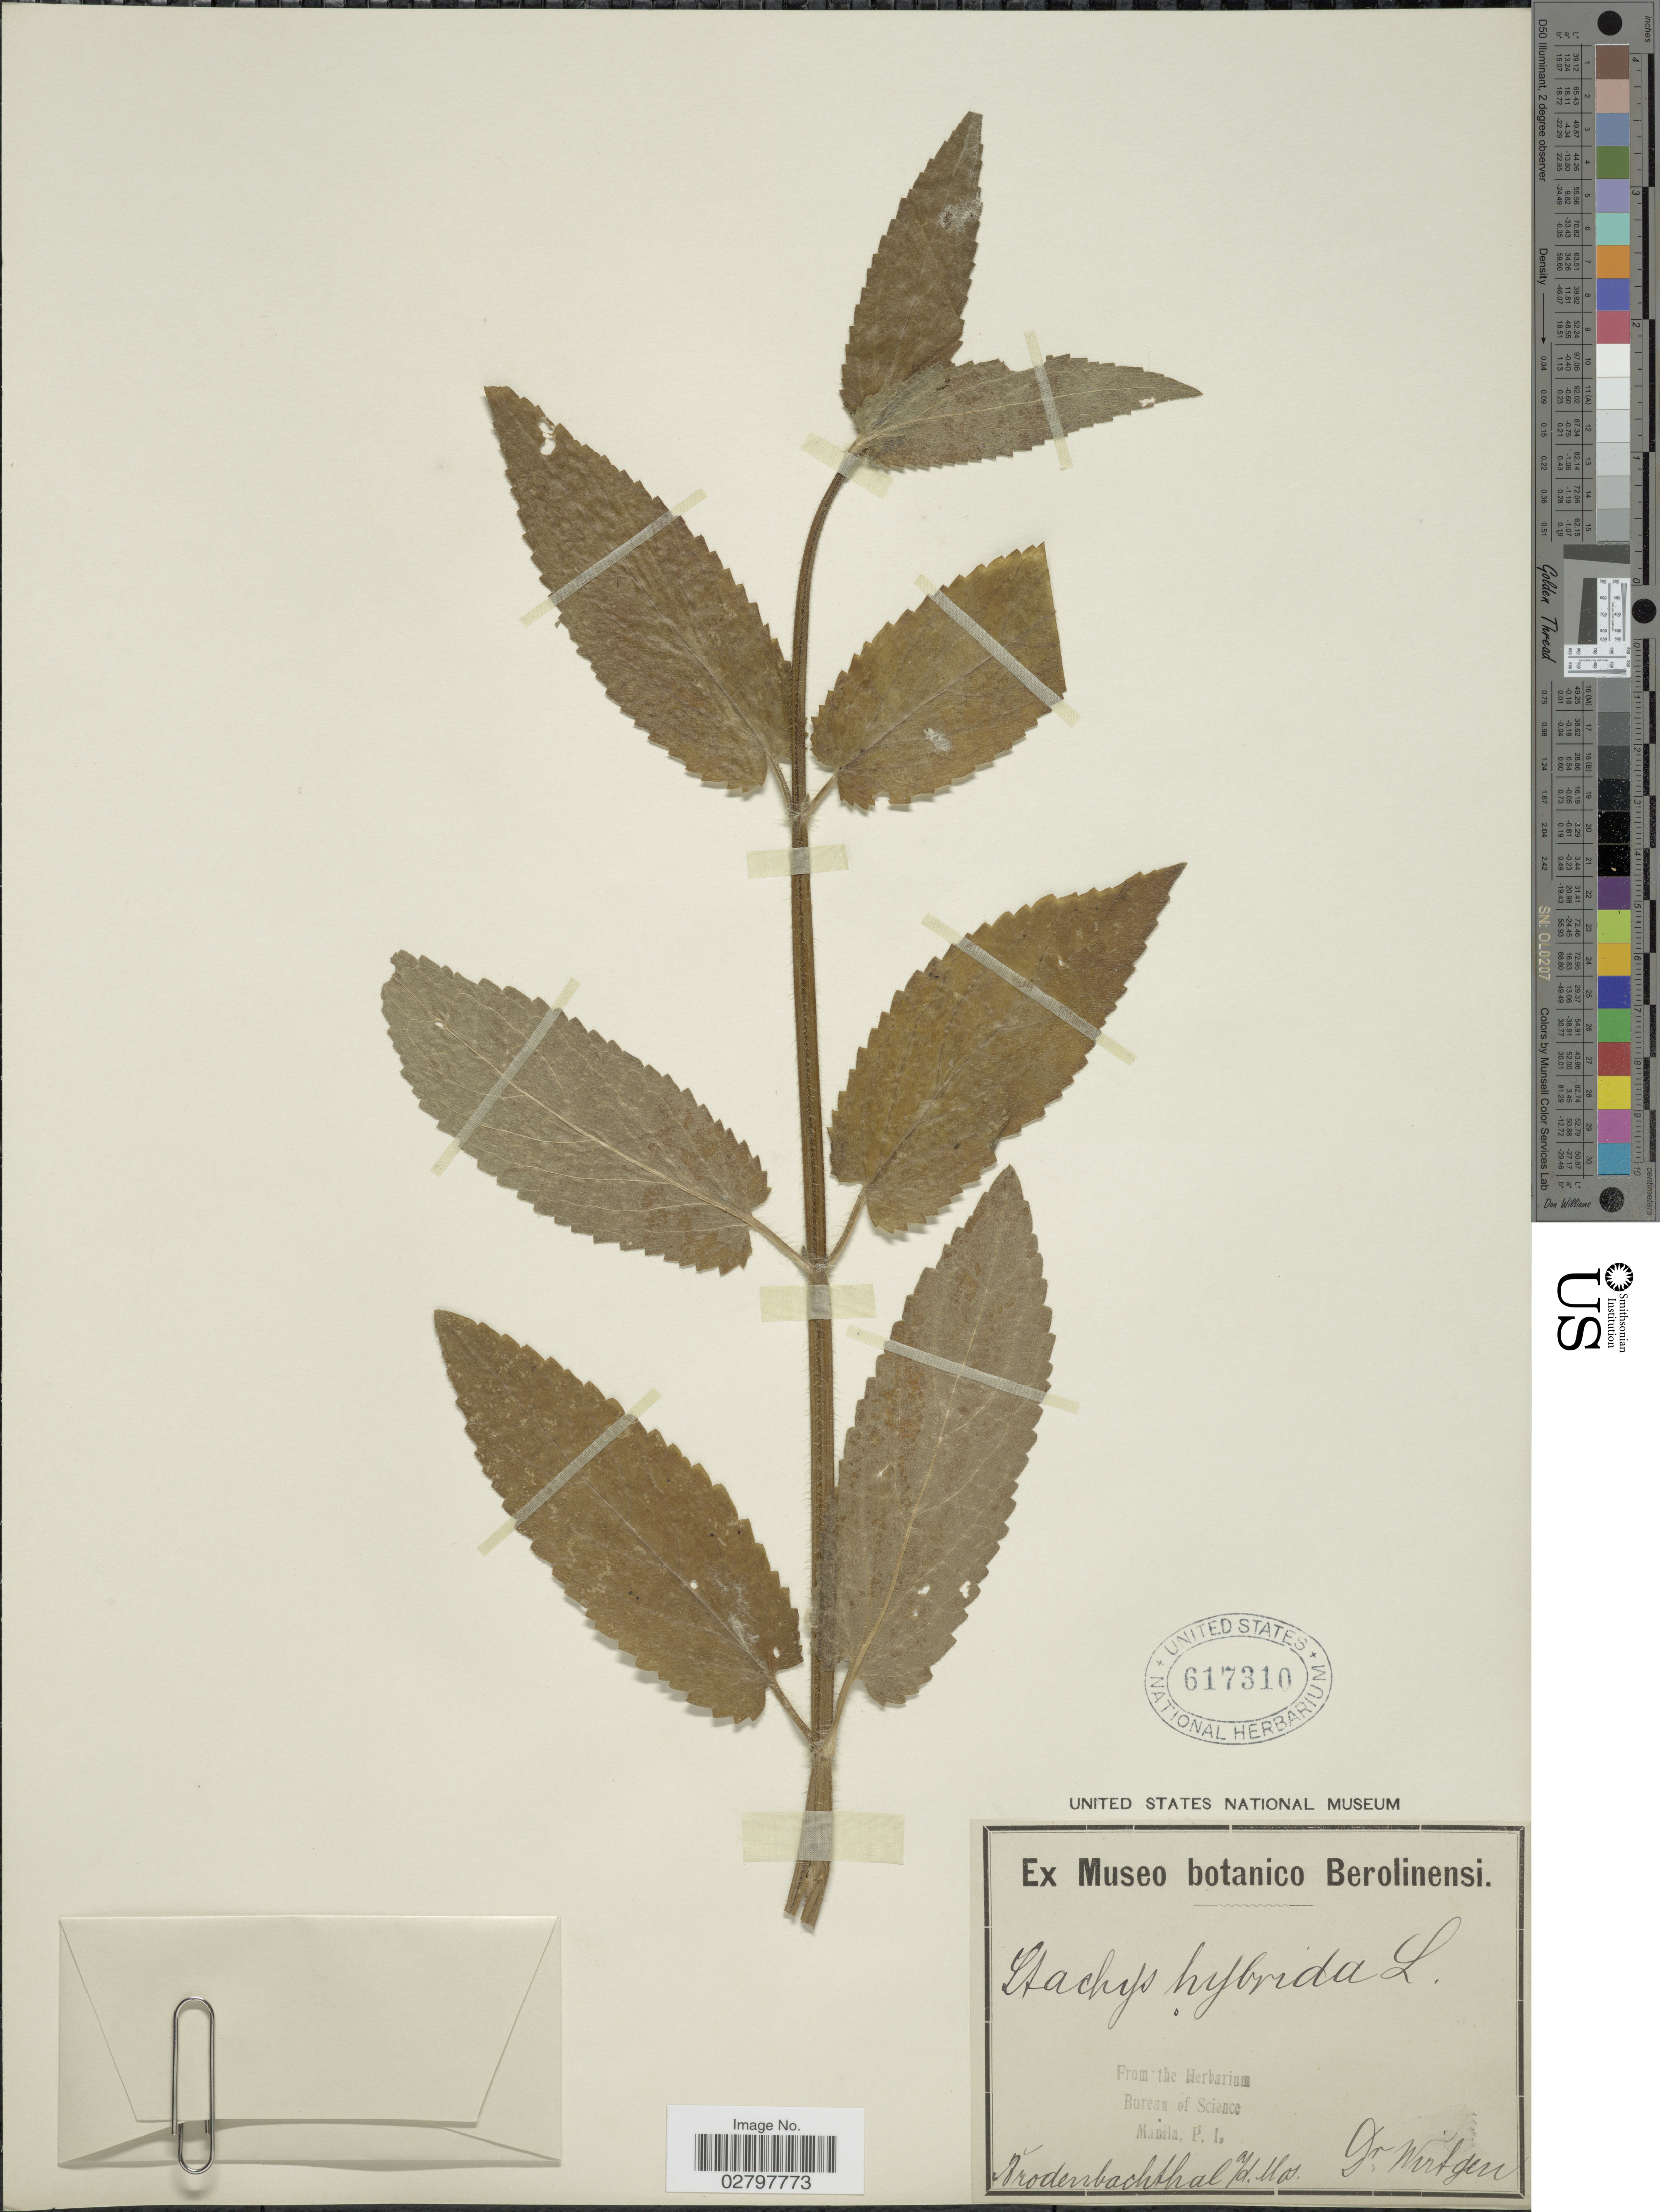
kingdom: Plantae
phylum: Tracheophyta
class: Magnoliopsida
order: Lamiales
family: Lamiaceae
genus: Stachys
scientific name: Stachys x hybrida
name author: Brügger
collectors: Wirtgen, --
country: Germany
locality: Brodenbachthal a/d Mos.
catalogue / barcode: US 617310